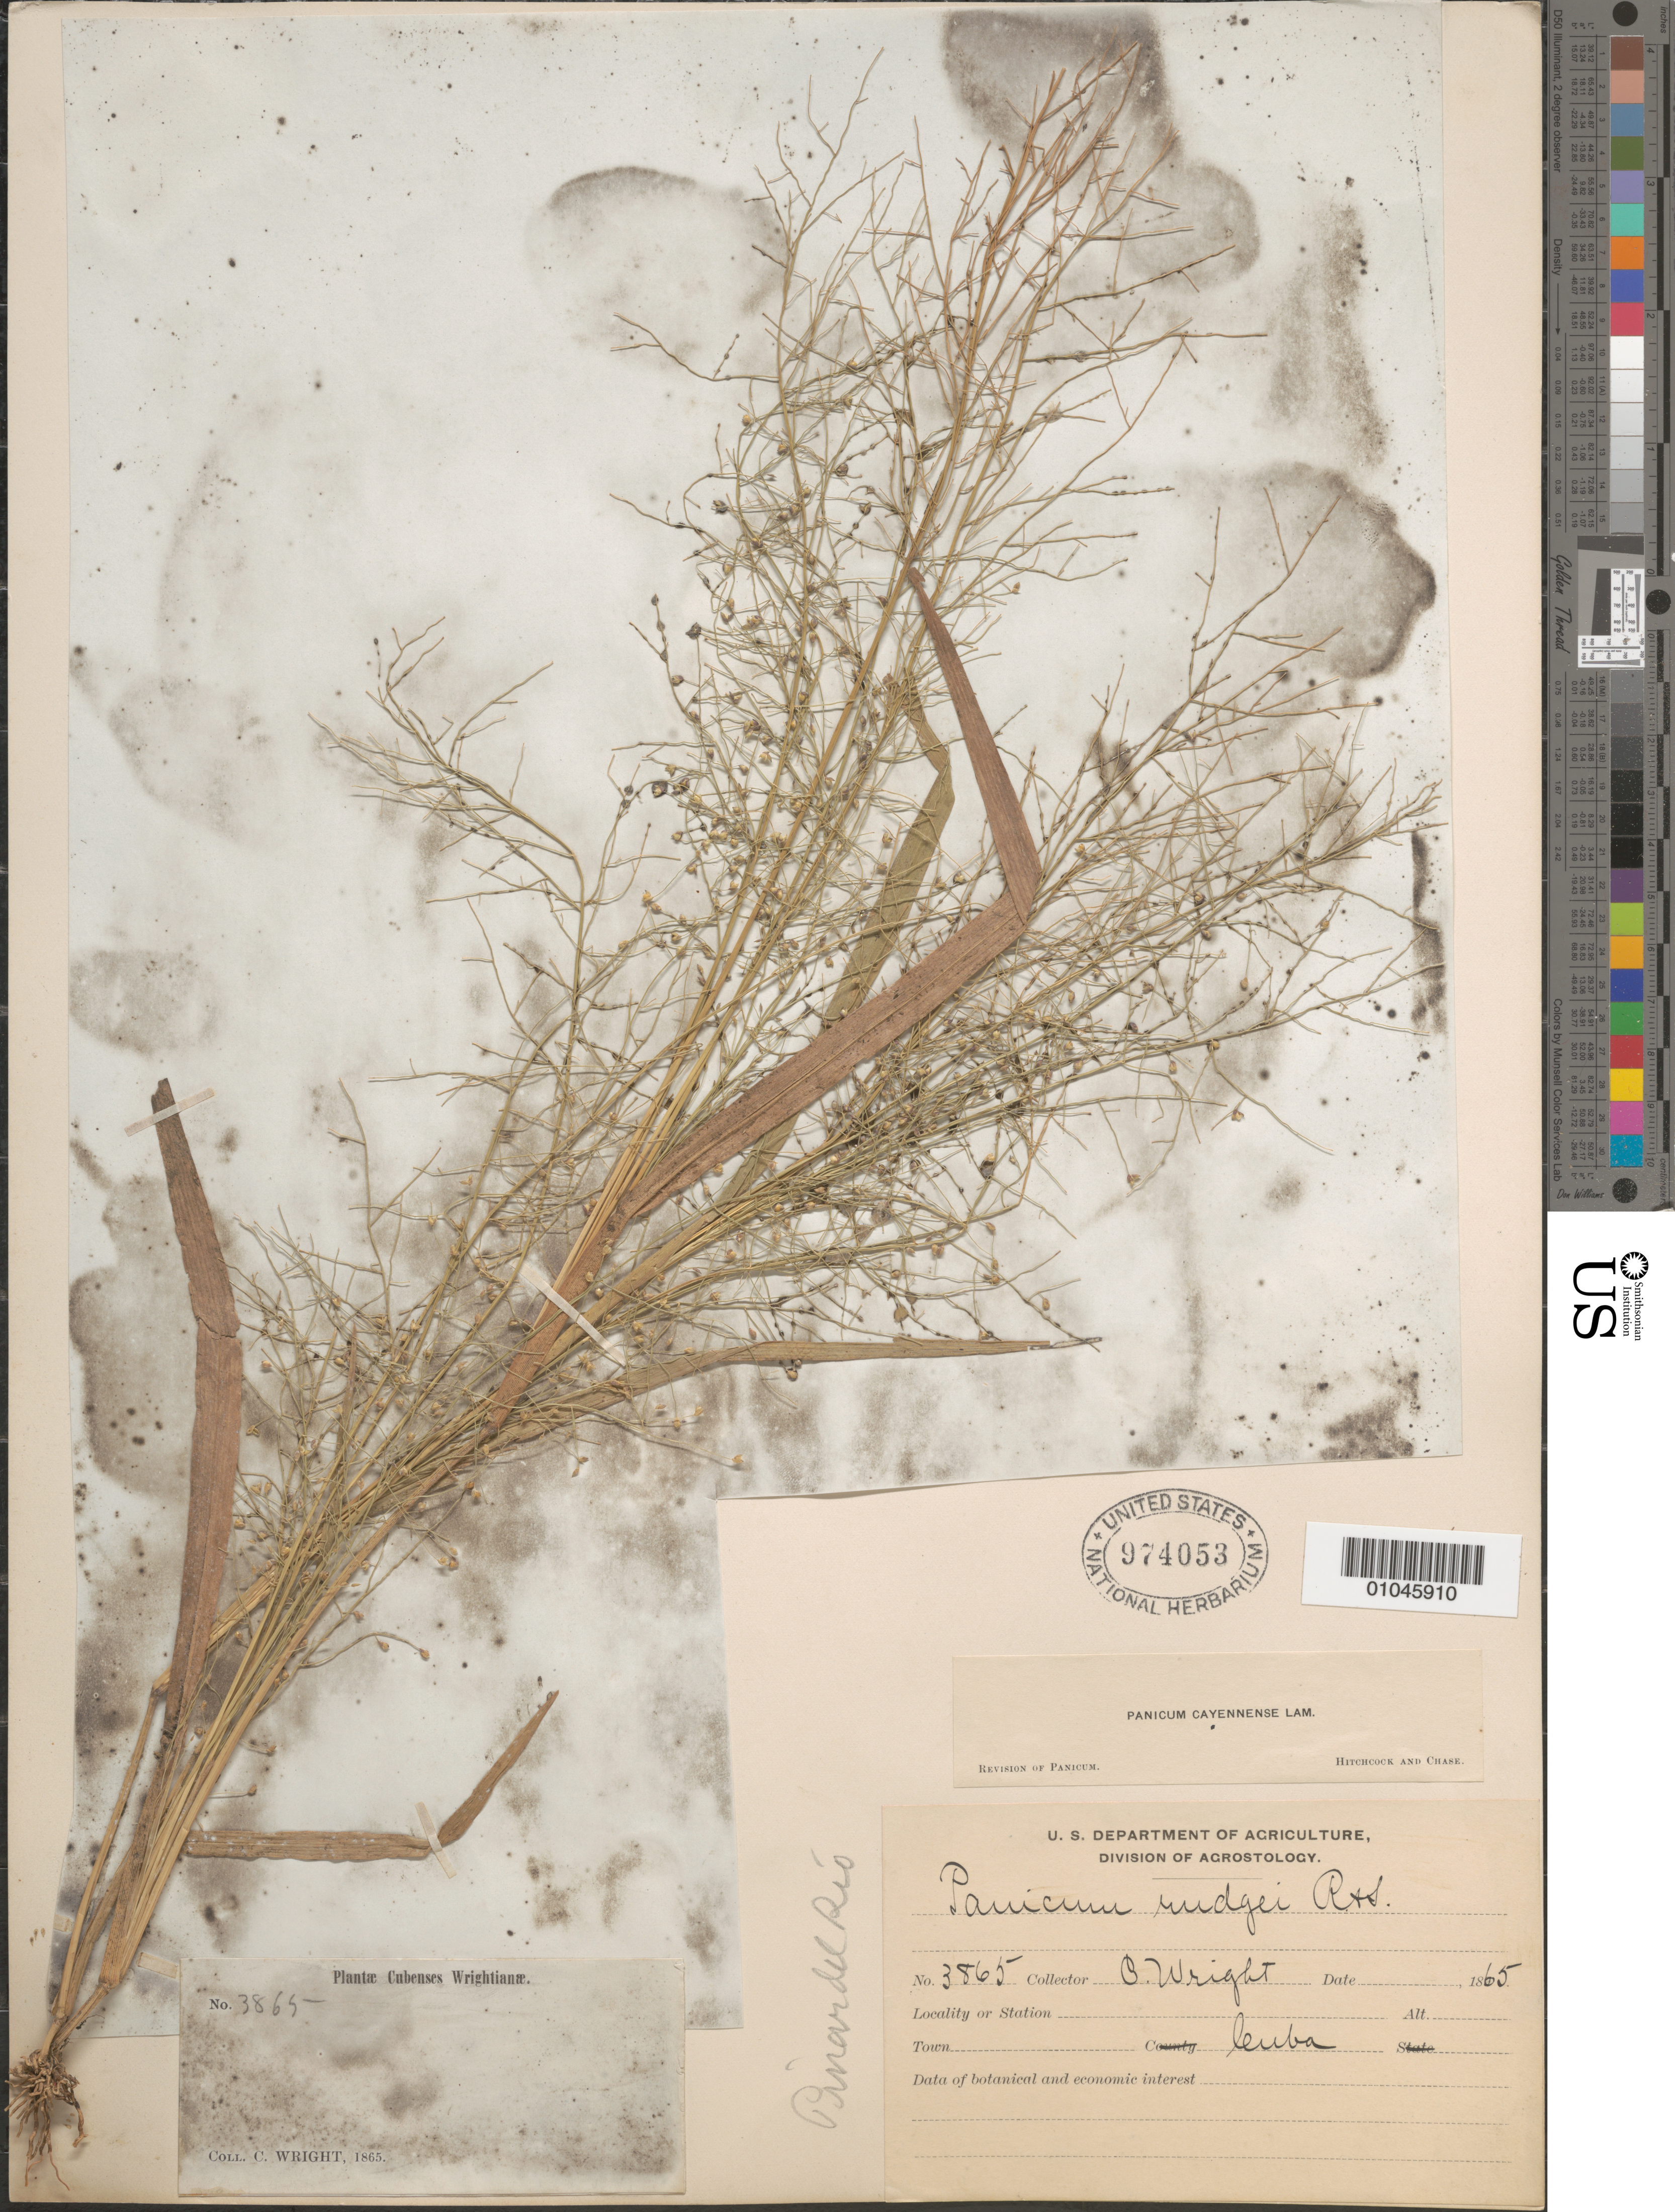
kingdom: Plantae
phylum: Tracheophyta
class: Liliopsida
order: Poales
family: Poaceae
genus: Panicum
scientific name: Panicum cayennense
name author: Lam.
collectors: C. Wright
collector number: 3865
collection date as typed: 1865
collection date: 1865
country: Cuba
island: Cuba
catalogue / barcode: US 974053